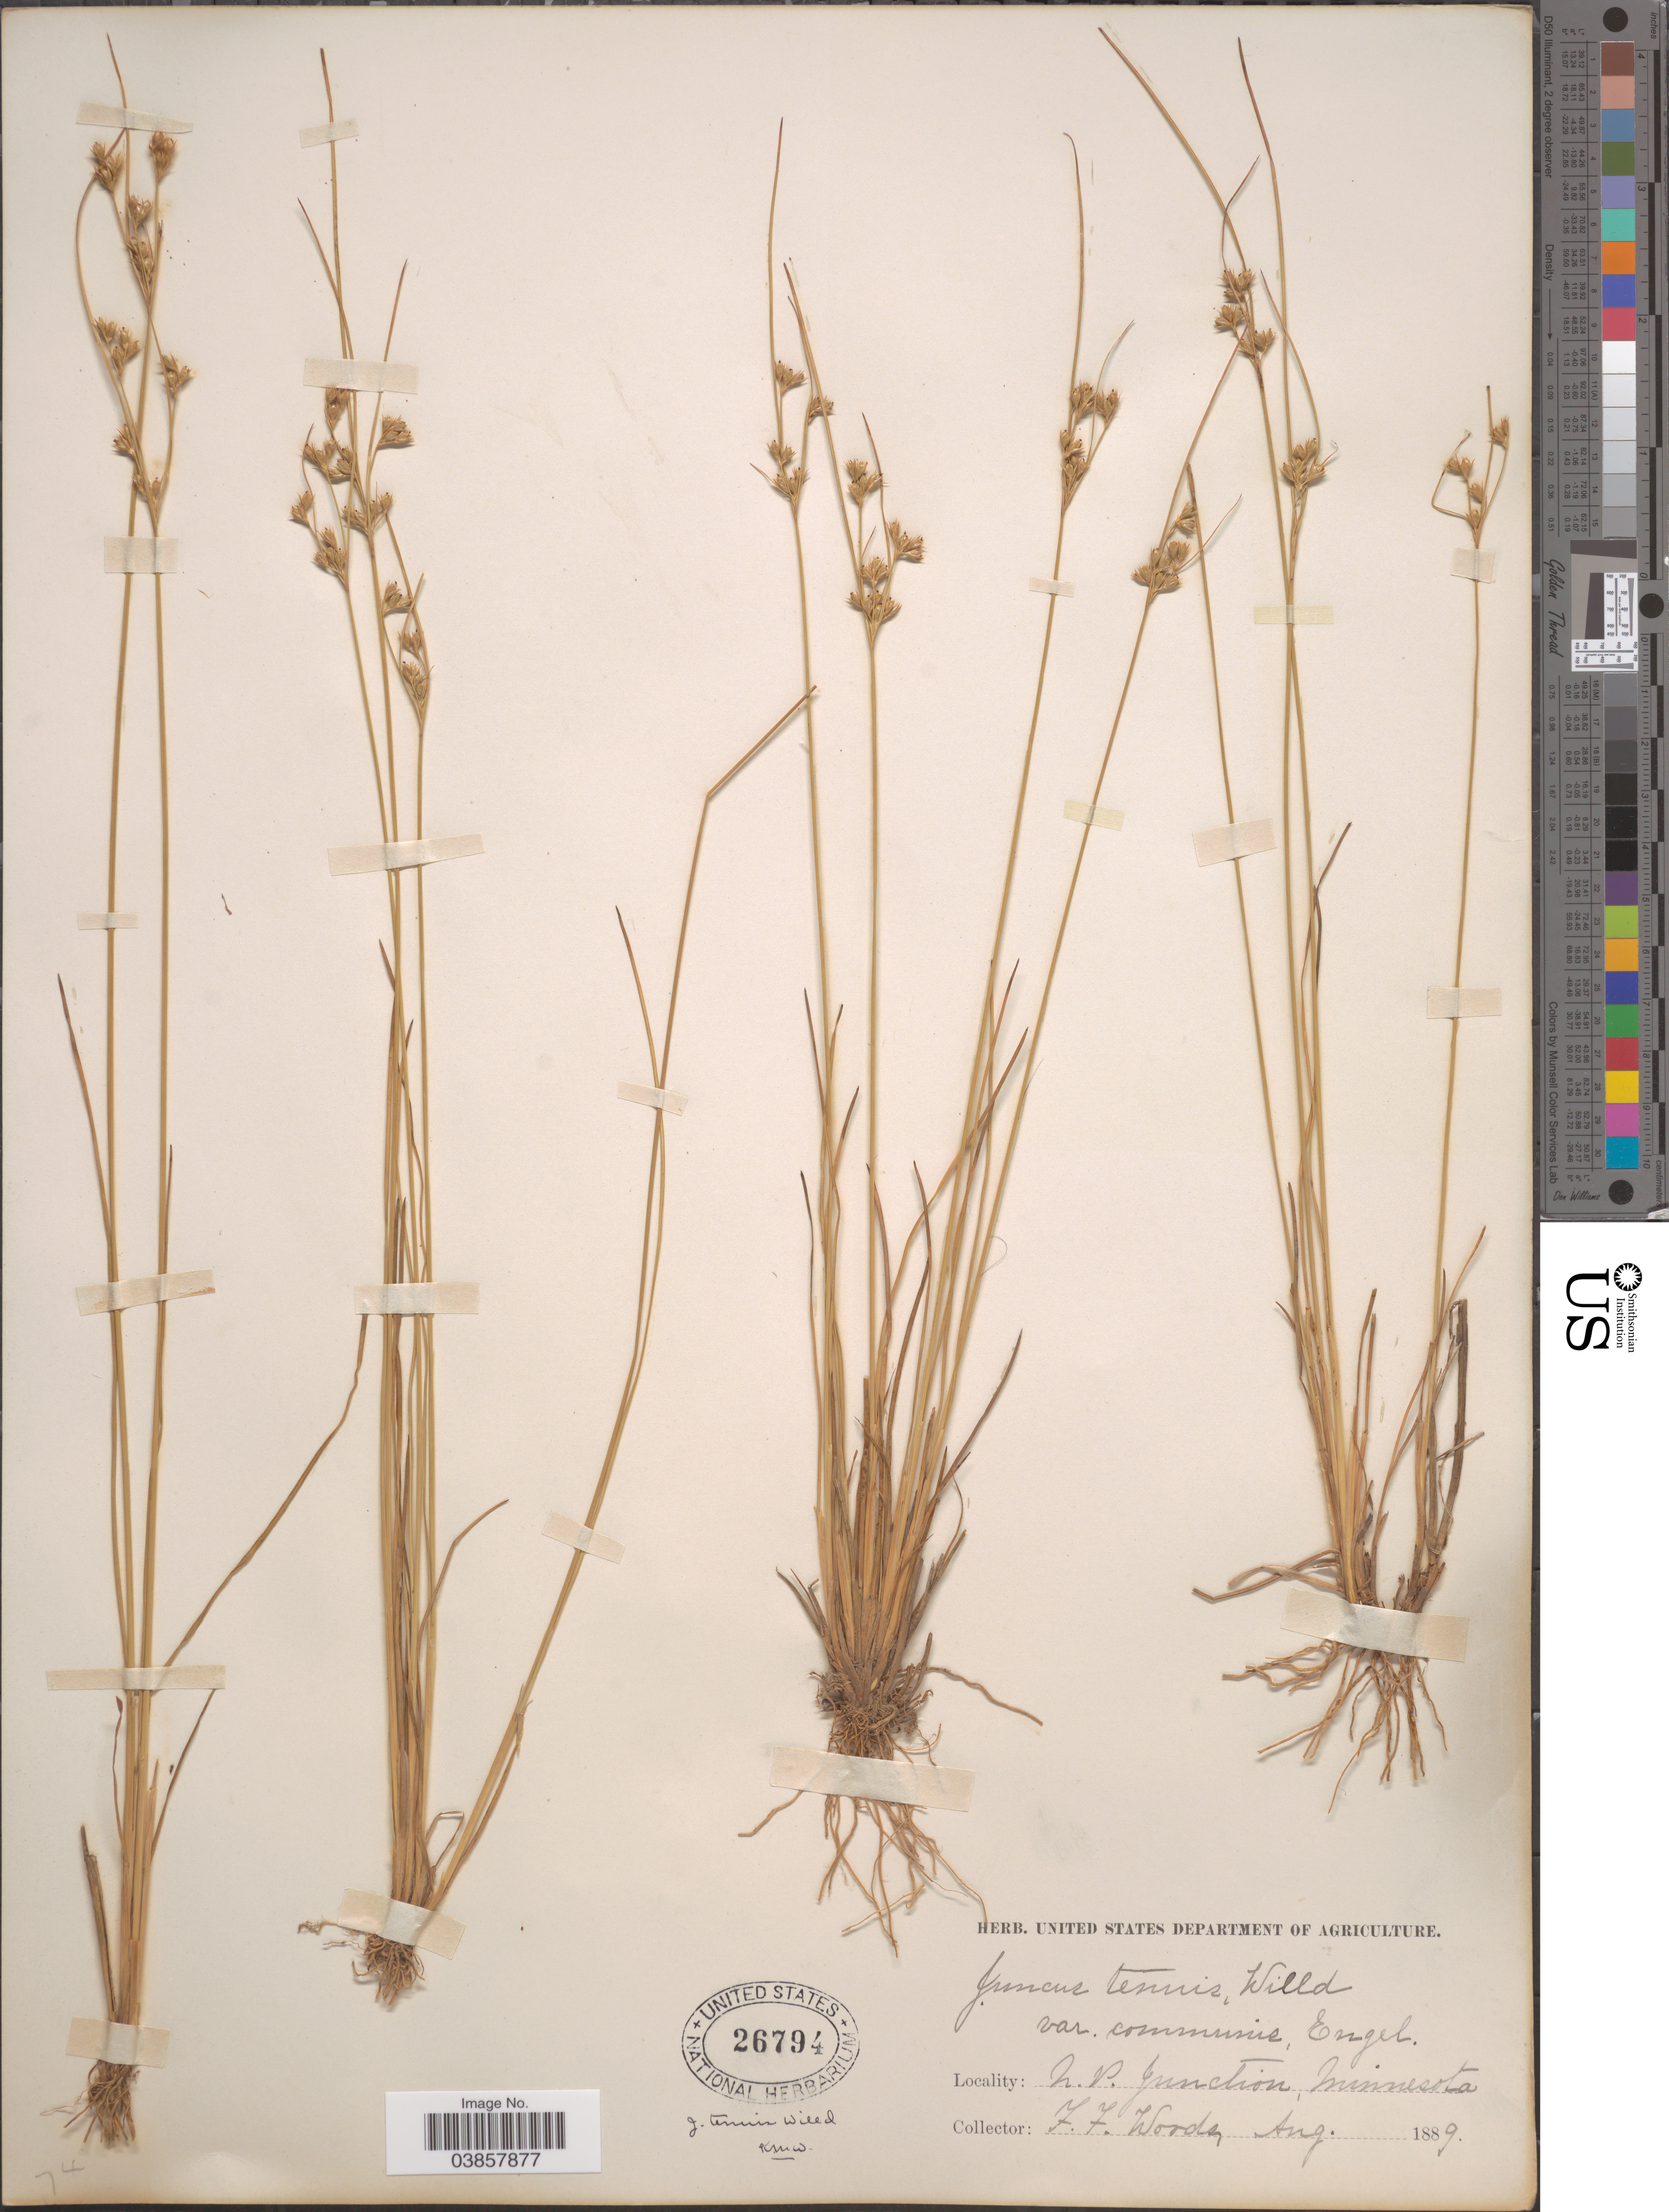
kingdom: Plantae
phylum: Tracheophyta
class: Liliopsida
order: Poales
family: Juncaceae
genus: Juncus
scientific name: Juncus tenuis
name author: Willd.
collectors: F. Woods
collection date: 1889-08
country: United States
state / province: Minnesota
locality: L.P. Junction.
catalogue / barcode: US 26794